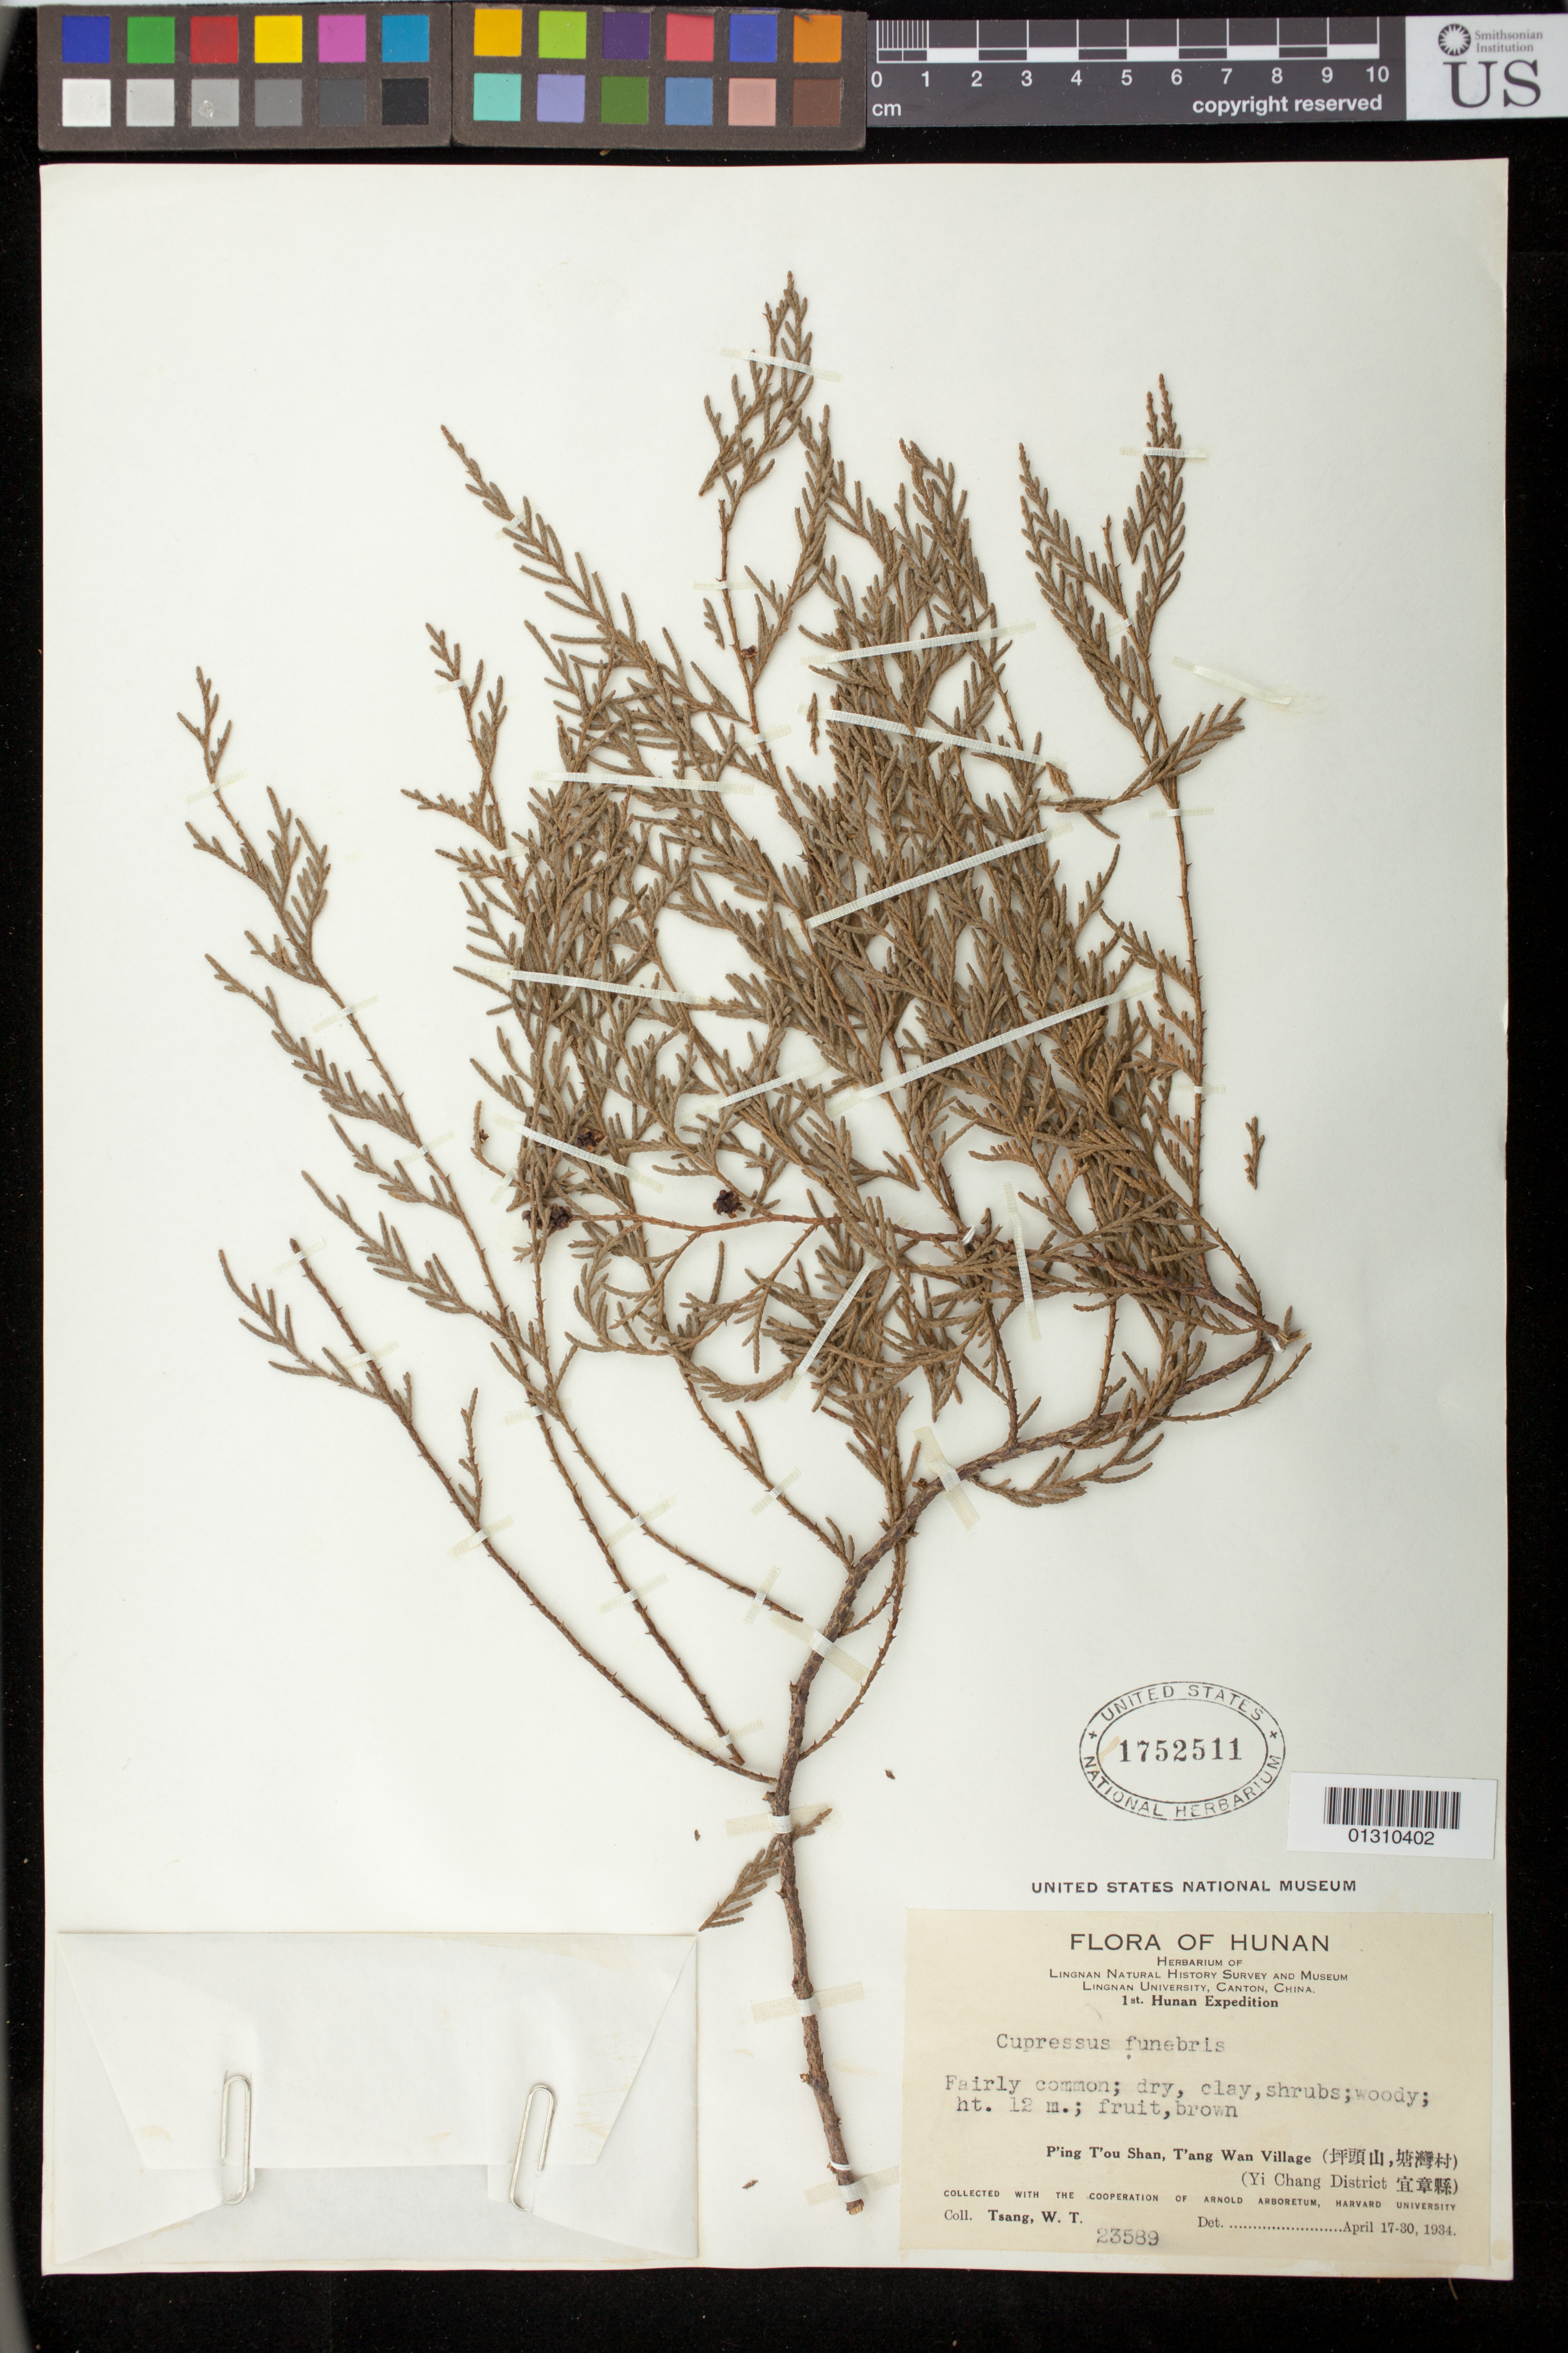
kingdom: Plantae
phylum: Tracheophyta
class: Pinopsida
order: Pinales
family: Cupressaceae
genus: Cupressus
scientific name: Cupressus funebris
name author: Endl.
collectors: W. T. Tsang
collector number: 23589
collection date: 1934-04-17/1934-04-30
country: China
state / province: Hunan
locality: P'ing T'ou Shan, T'ang Wan Village (Yi Chang District)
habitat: dry, clay, shrubs; woody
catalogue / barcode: US 1752511